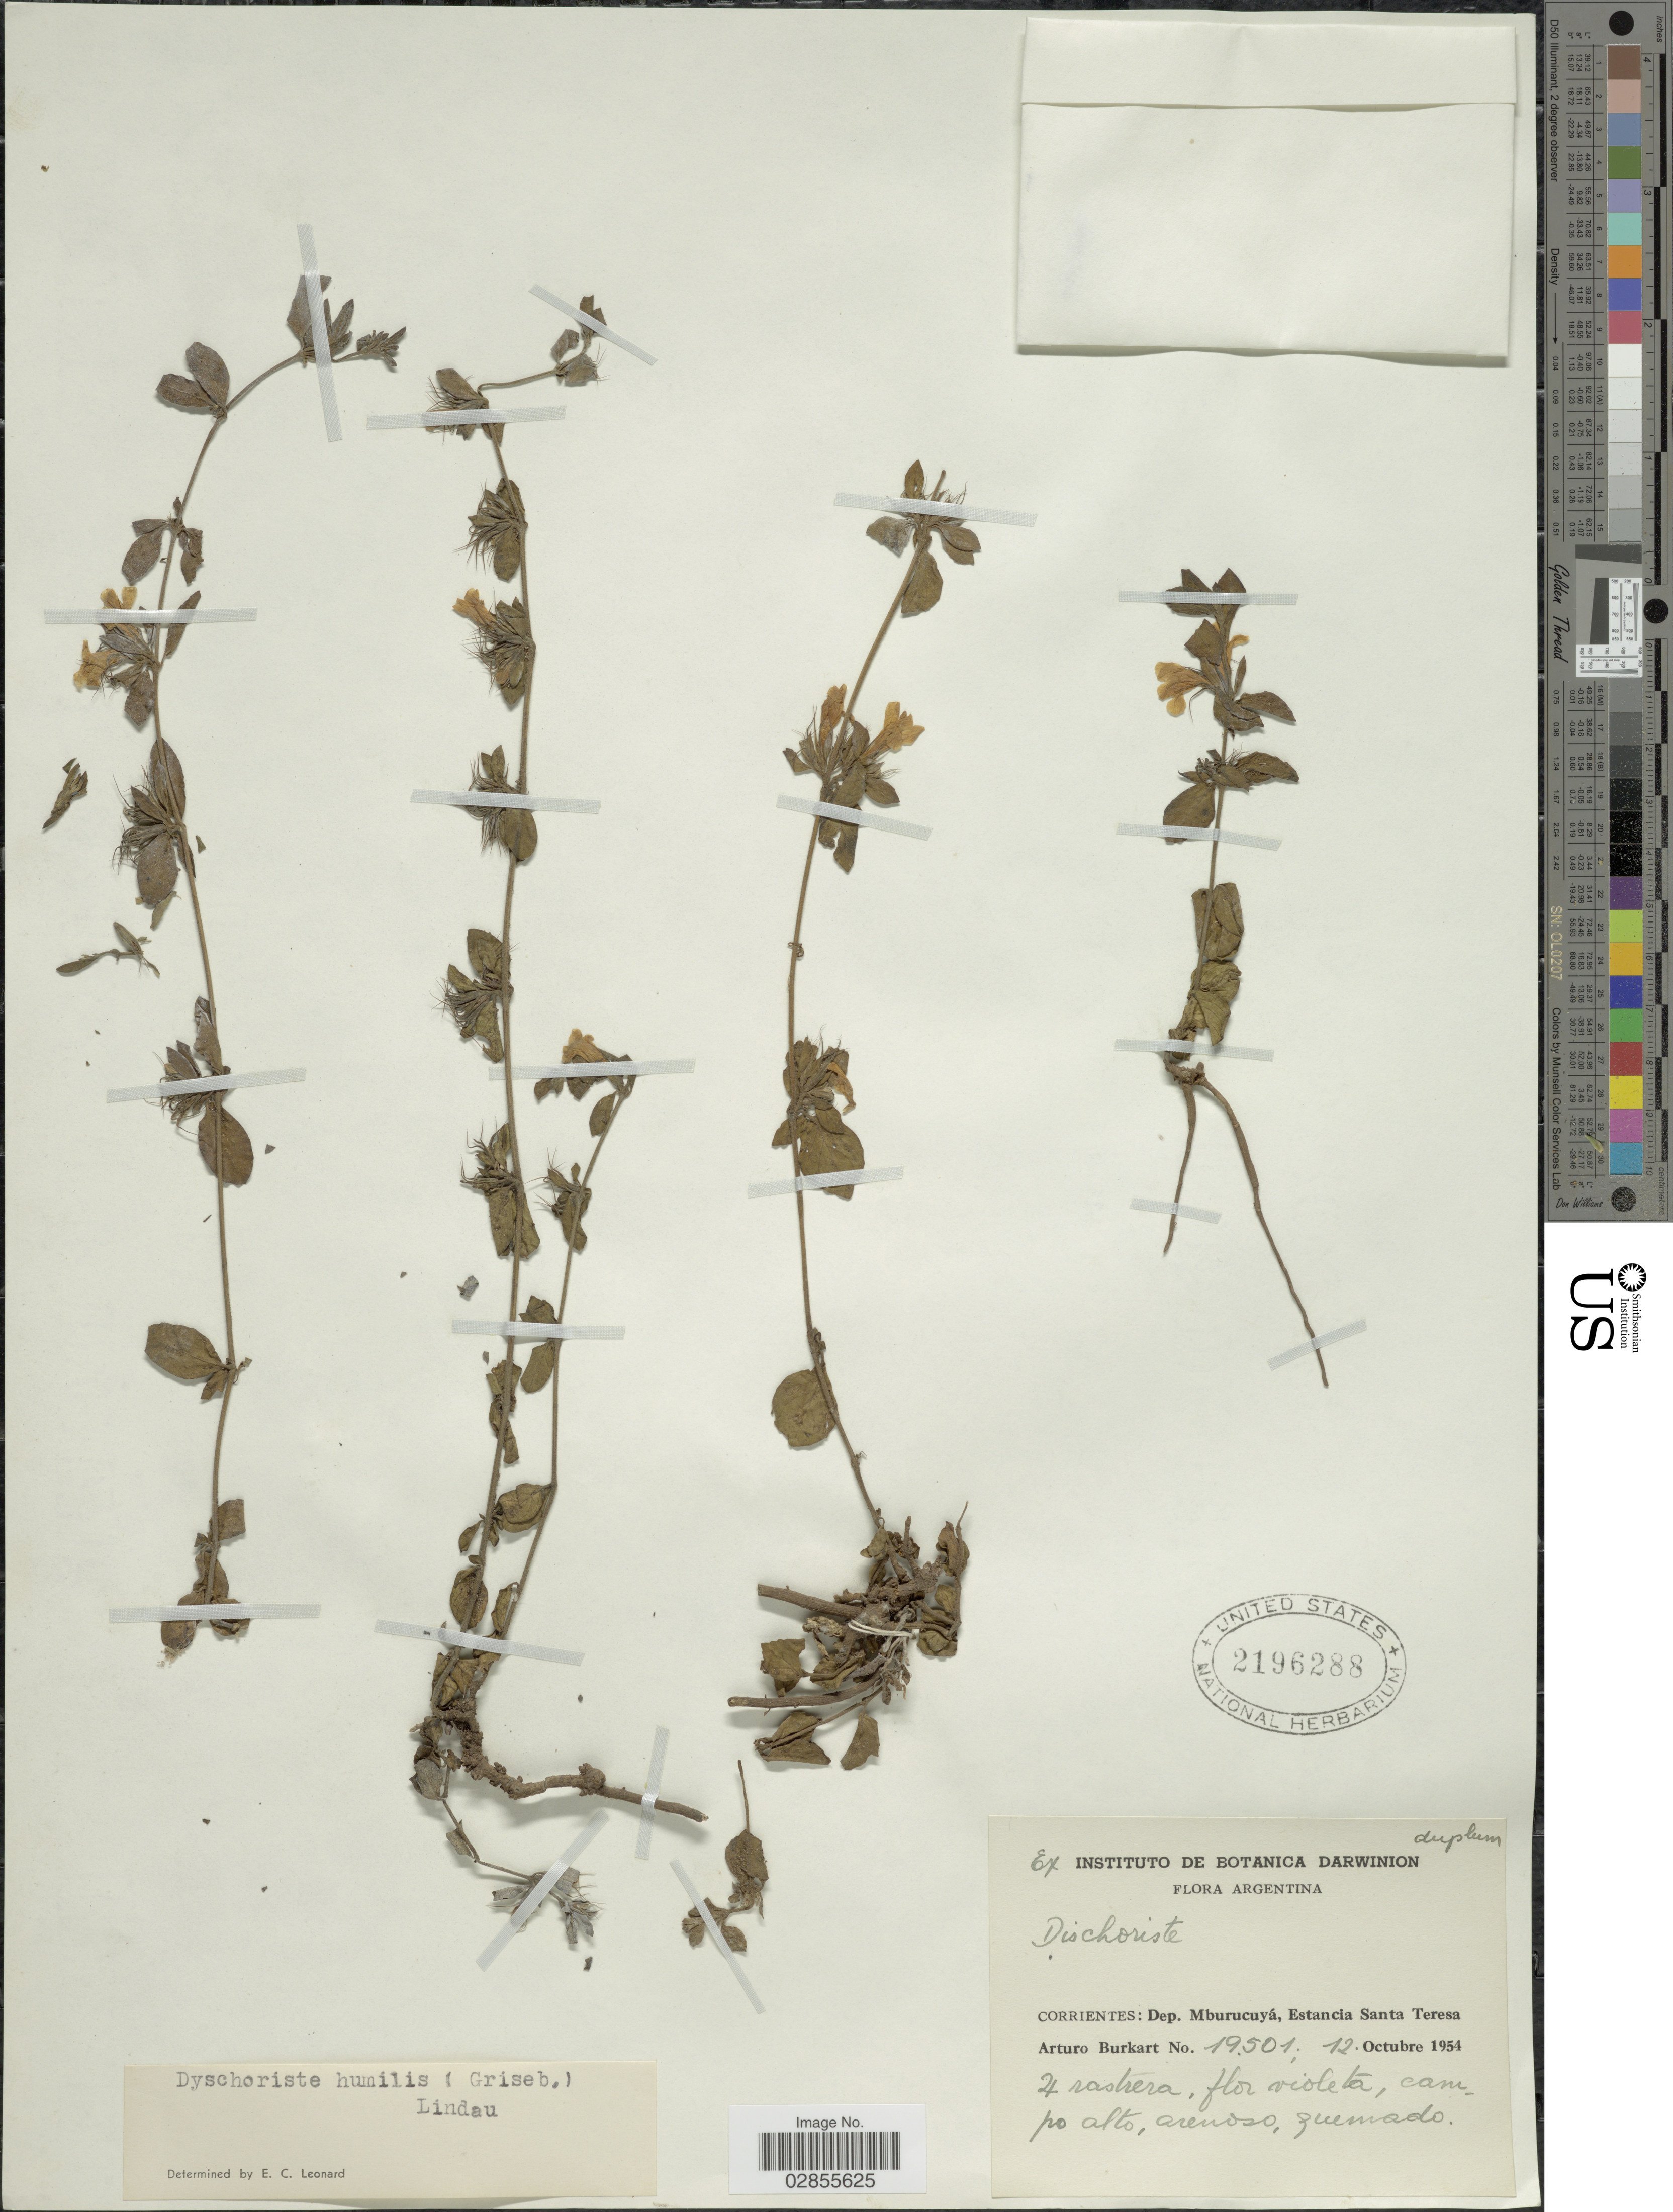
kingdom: Plantae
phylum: Tracheophyta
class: Magnoliopsida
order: Lamiales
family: Acanthaceae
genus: Dyschoriste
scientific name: Dyschoriste humilis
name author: Lindau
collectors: A. E. Burkart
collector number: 19501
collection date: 1954-10-12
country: Argentina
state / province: Corrientes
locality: Dep. Mburucuyá, Estancia Santa Teresa.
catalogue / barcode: US 2196288